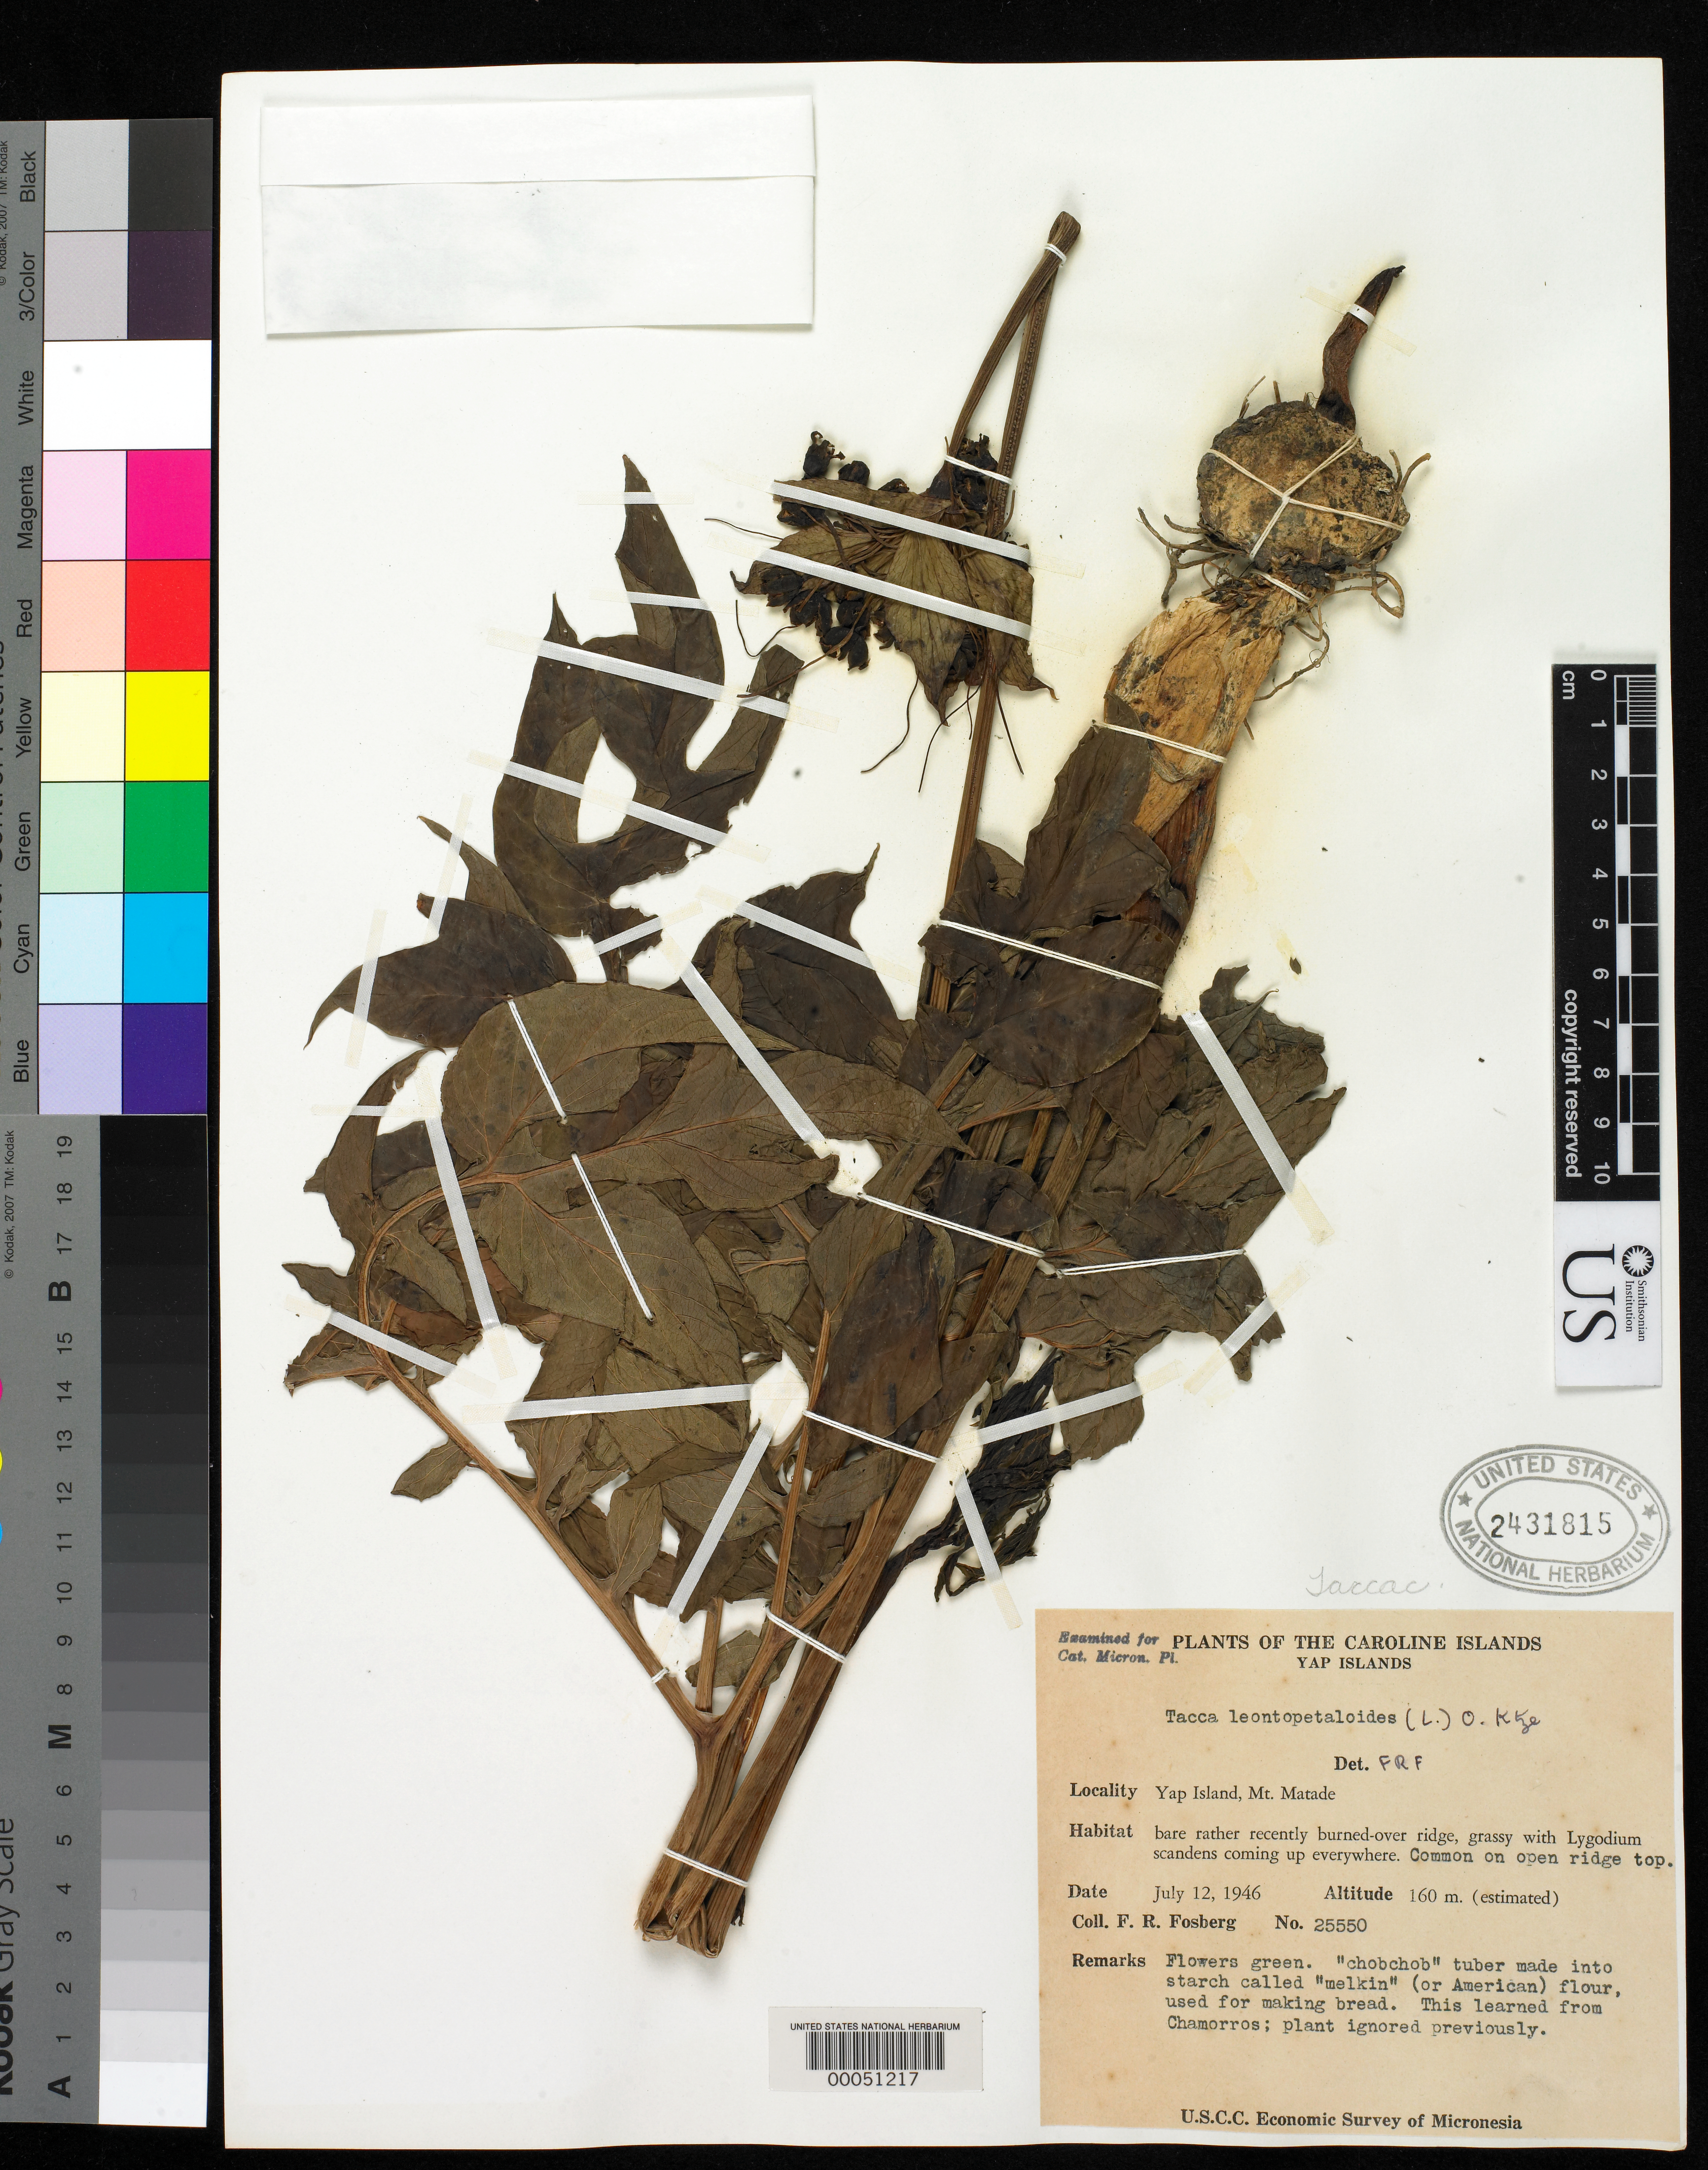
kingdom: Plantae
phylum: Tracheophyta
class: Liliopsida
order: Dioscoreales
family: Dioscoreaceae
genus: Tacca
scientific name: Tacca leontopetaloides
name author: (L.) Kuntze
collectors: F. R. Fosberg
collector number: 25550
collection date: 1946-07-12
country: Micronesia, Federated States of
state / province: Yap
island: Yap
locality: Mt. Matade, Yap Island, Yap Islands, Caroline Islands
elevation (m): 160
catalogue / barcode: US 2431815